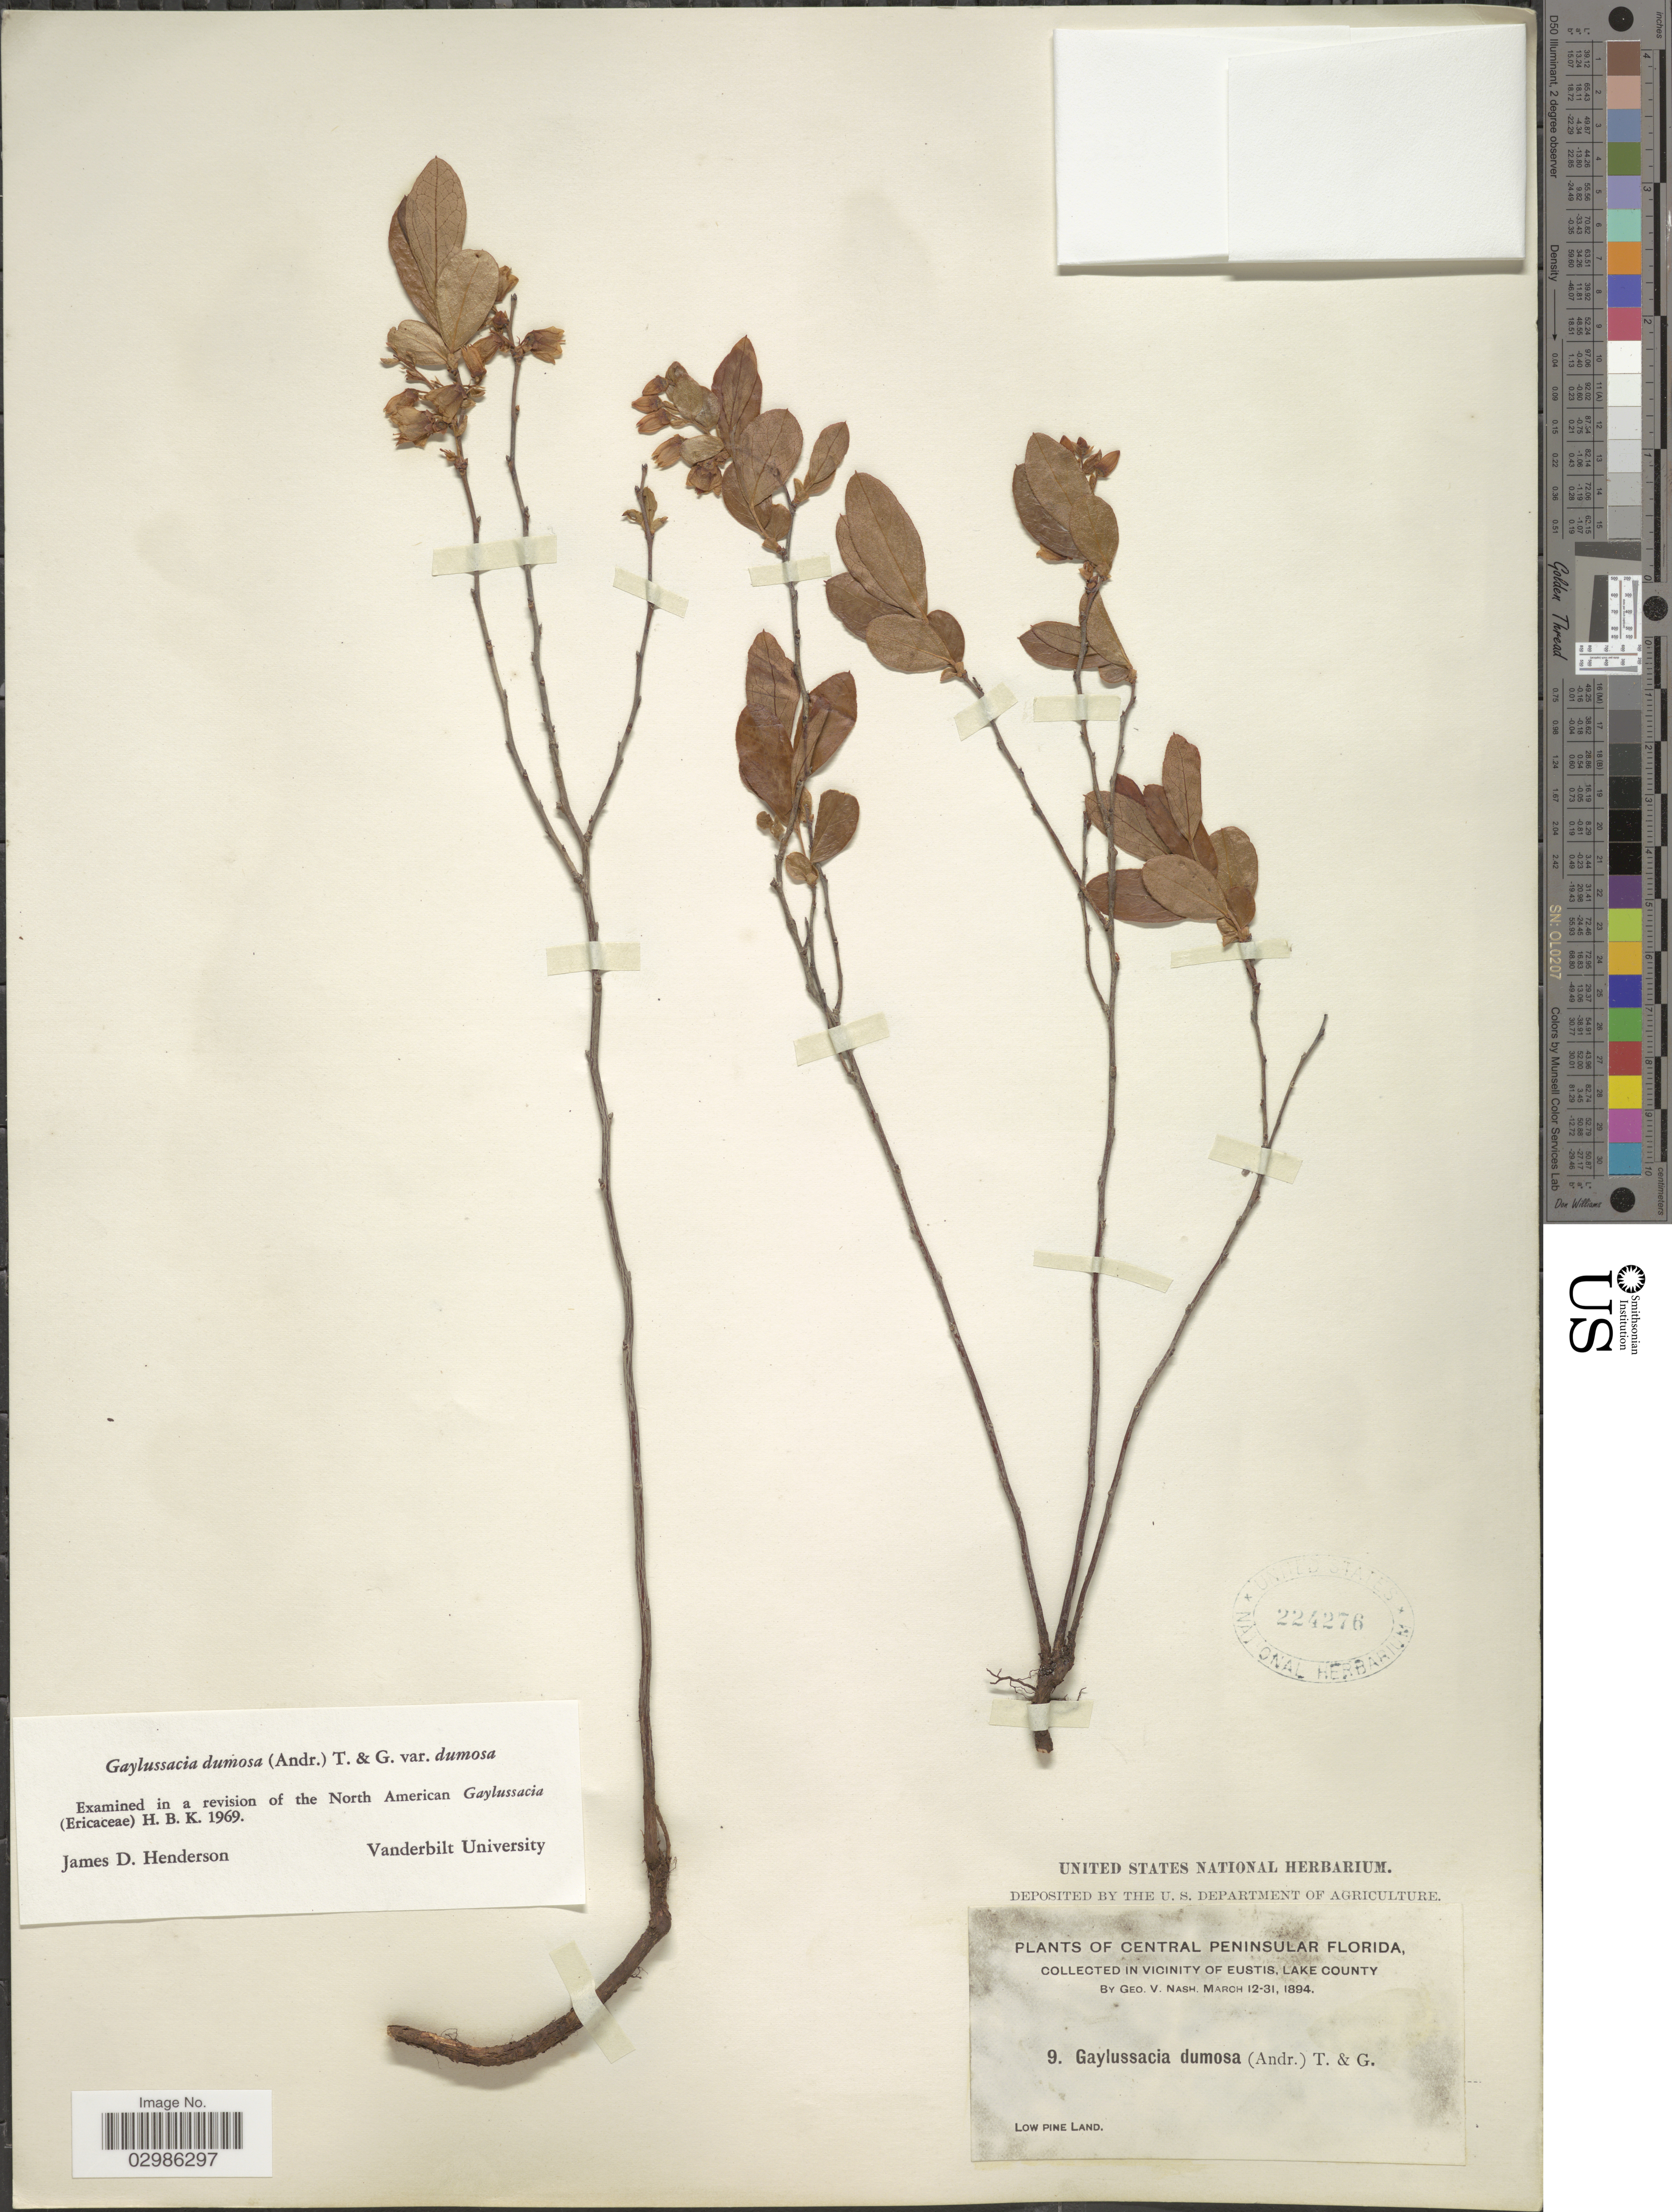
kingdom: Plantae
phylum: Tracheophyta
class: Magnoliopsida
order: Ericales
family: Ericaceae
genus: Gaylussacia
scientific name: Gaylussacia dumosa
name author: (Andrews) Torr. & A. Gray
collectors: G. V. Nash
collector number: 9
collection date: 1894-03-12/1894-03-31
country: United States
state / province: Florida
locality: Central Peninsular Florida, in vicinity of Eustis, Lake County.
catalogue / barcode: US 224276